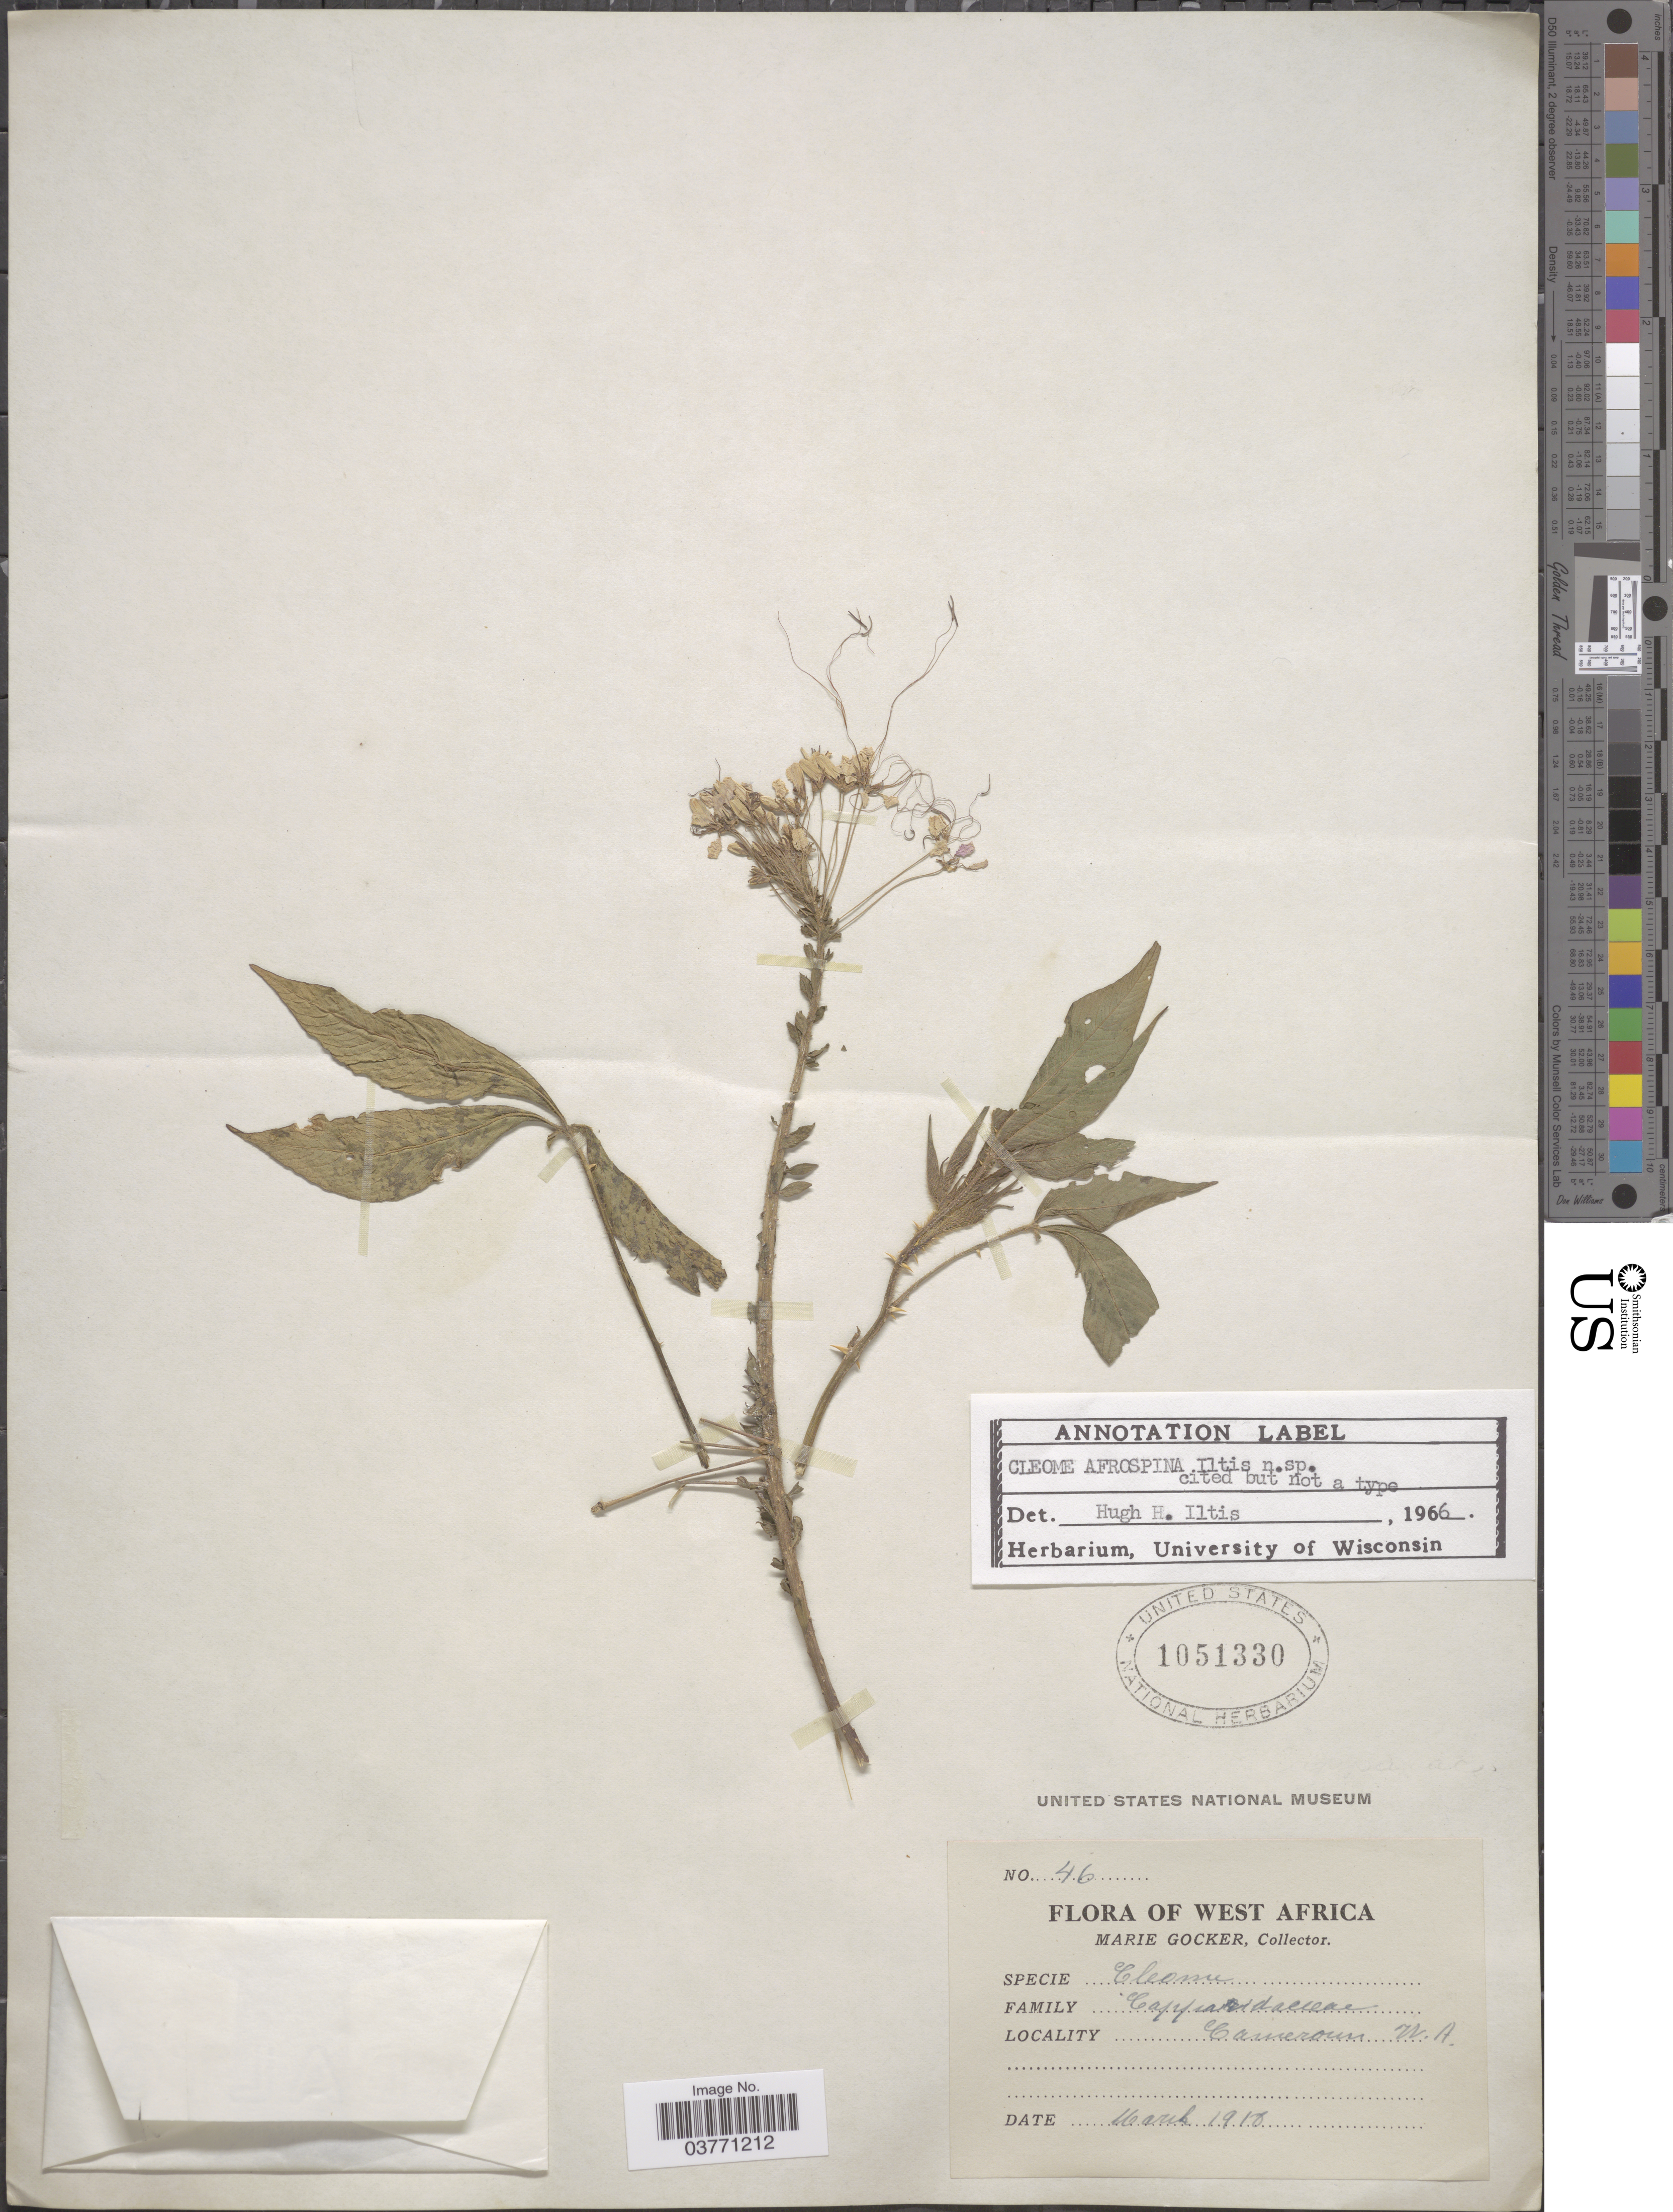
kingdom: Plantae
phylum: Tracheophyta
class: Magnoliopsida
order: Brassicales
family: Cleomaceae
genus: Tarenaya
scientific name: Tarenaya afrospina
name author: (Iltis) Soares Neto & Roalson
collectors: M. Gocker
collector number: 46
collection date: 1918-03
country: Cameroon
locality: West Africa.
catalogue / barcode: US 1051330